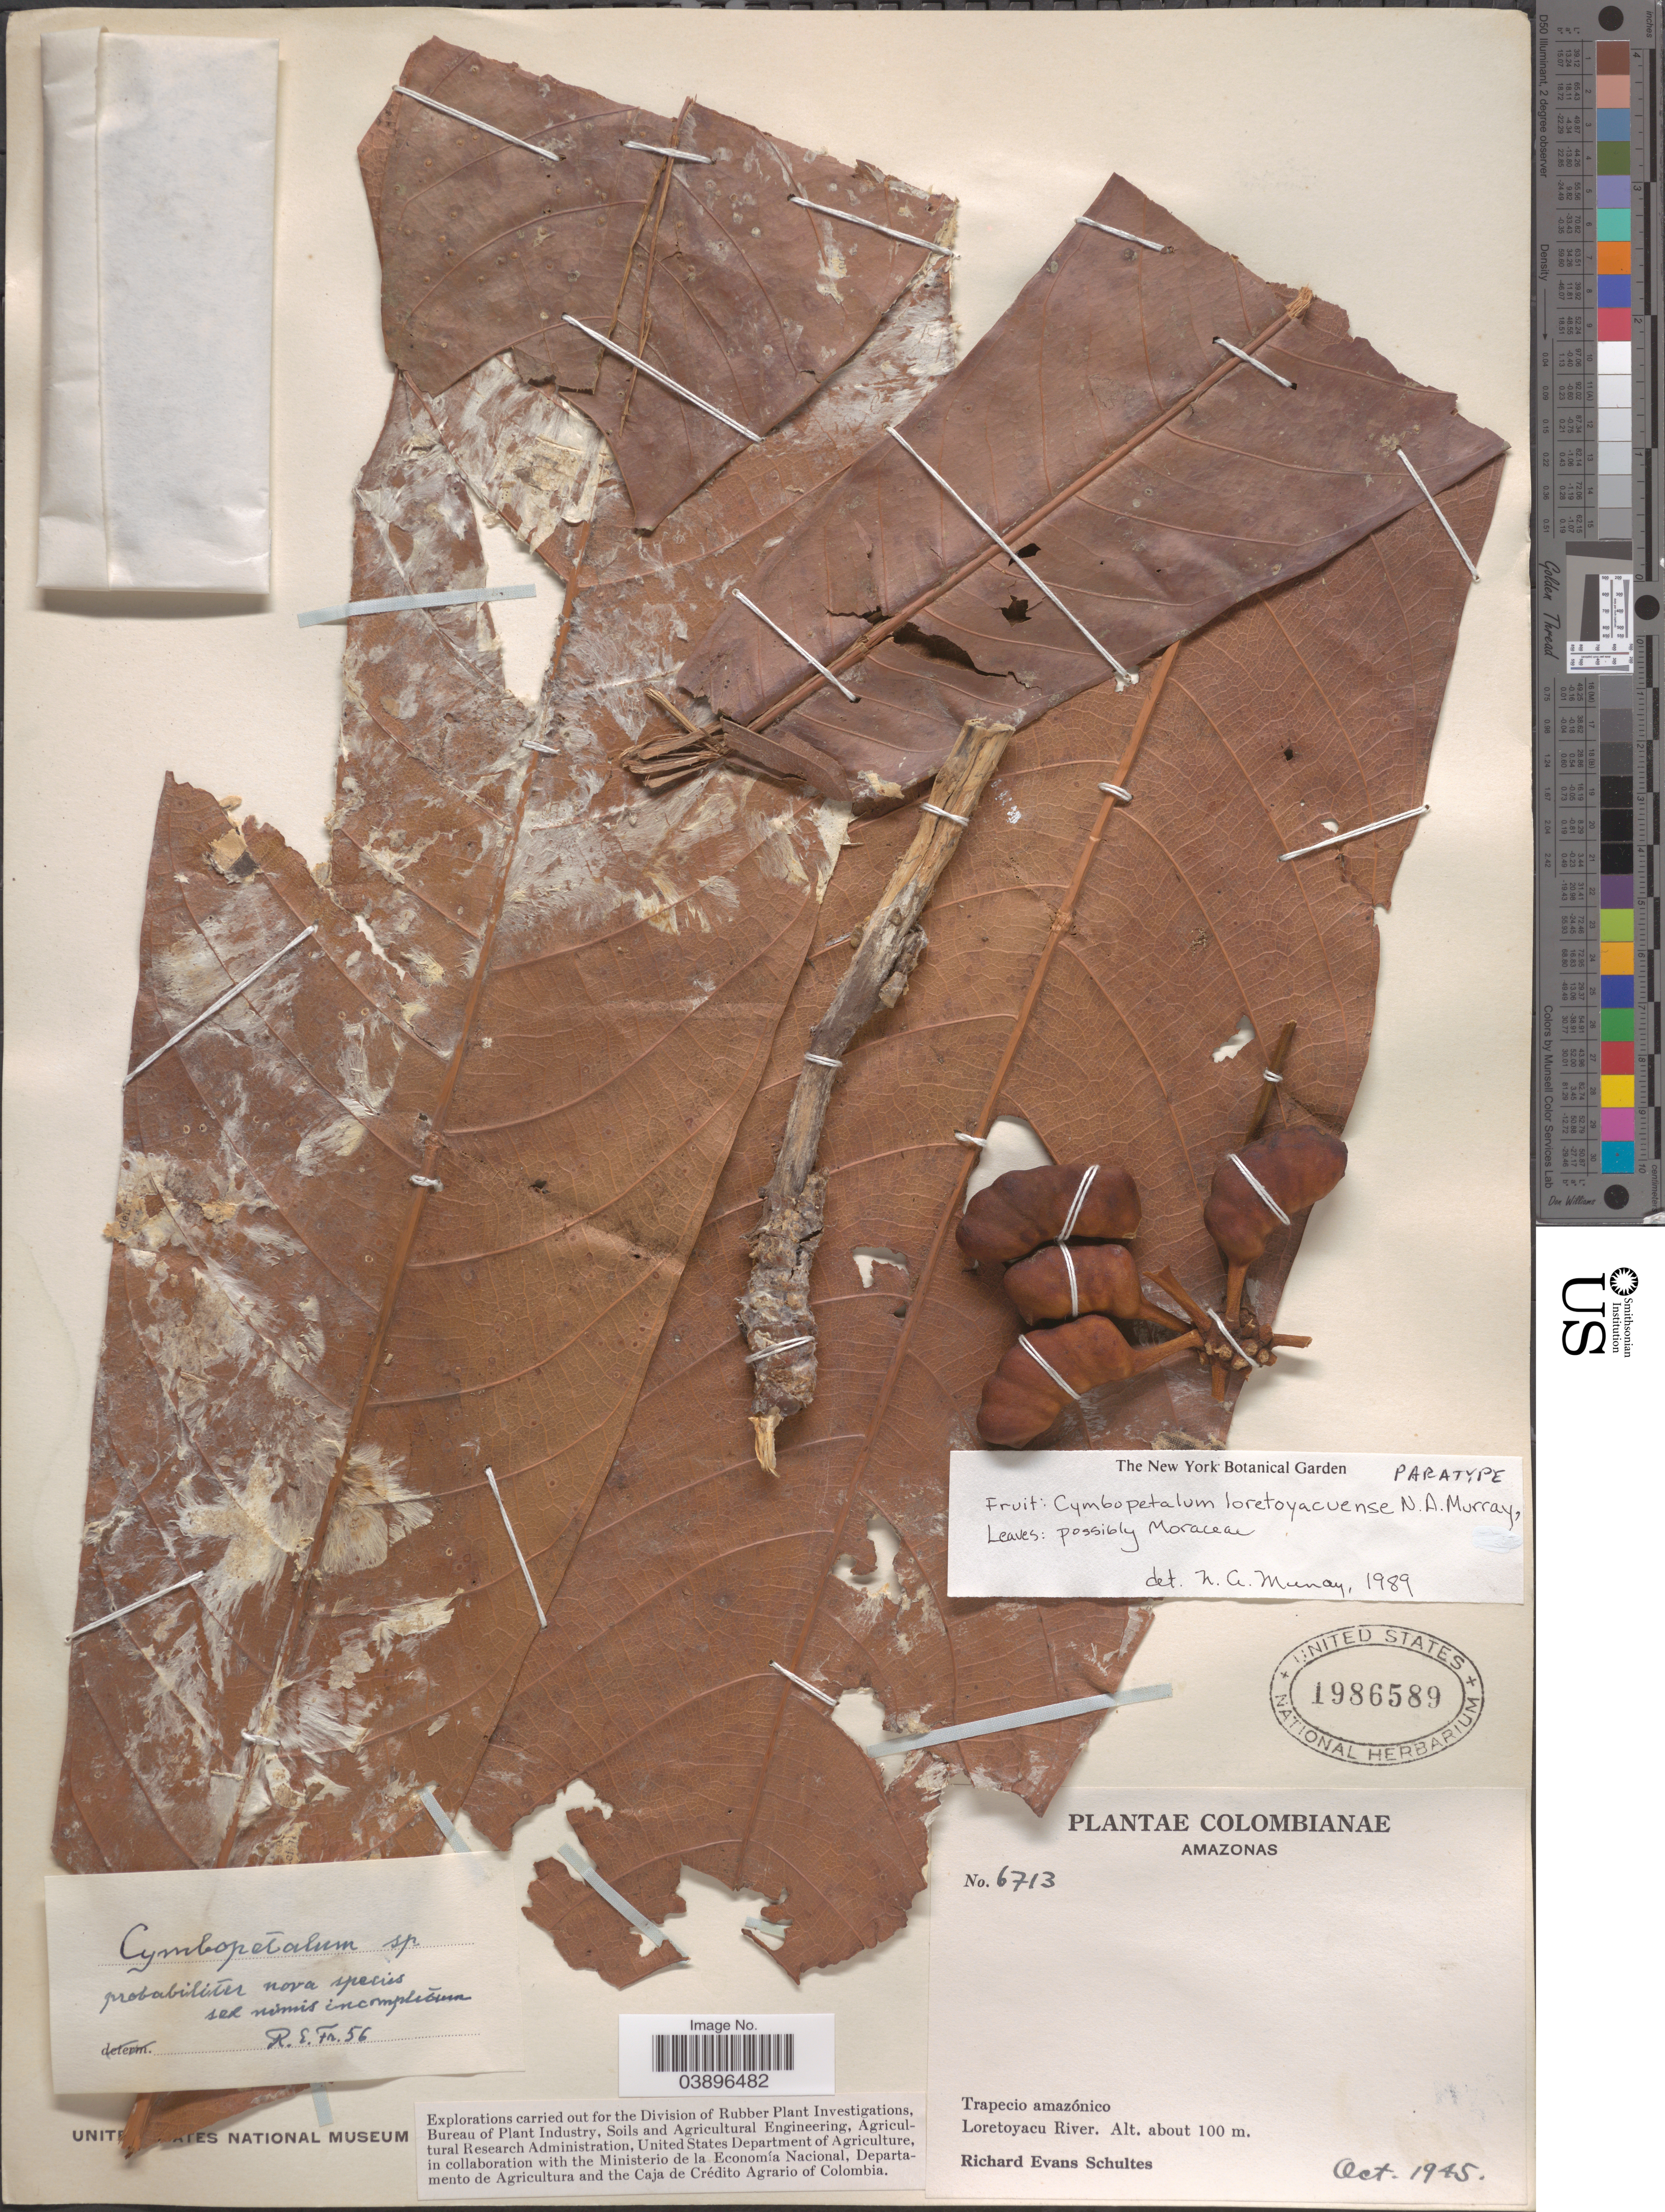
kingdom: Plantae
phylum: Tracheophyta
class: Magnoliopsida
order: Magnoliales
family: Annonaceae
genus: Cymbopetalum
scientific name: Cymbopetalum loretoyacuense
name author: N.A. Murray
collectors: R. E. Schultes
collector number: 6713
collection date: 1945-10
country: Colombia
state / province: Amazônas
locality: Trapecio amazónico. Loretoyacu River.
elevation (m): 100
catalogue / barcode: US 1986589